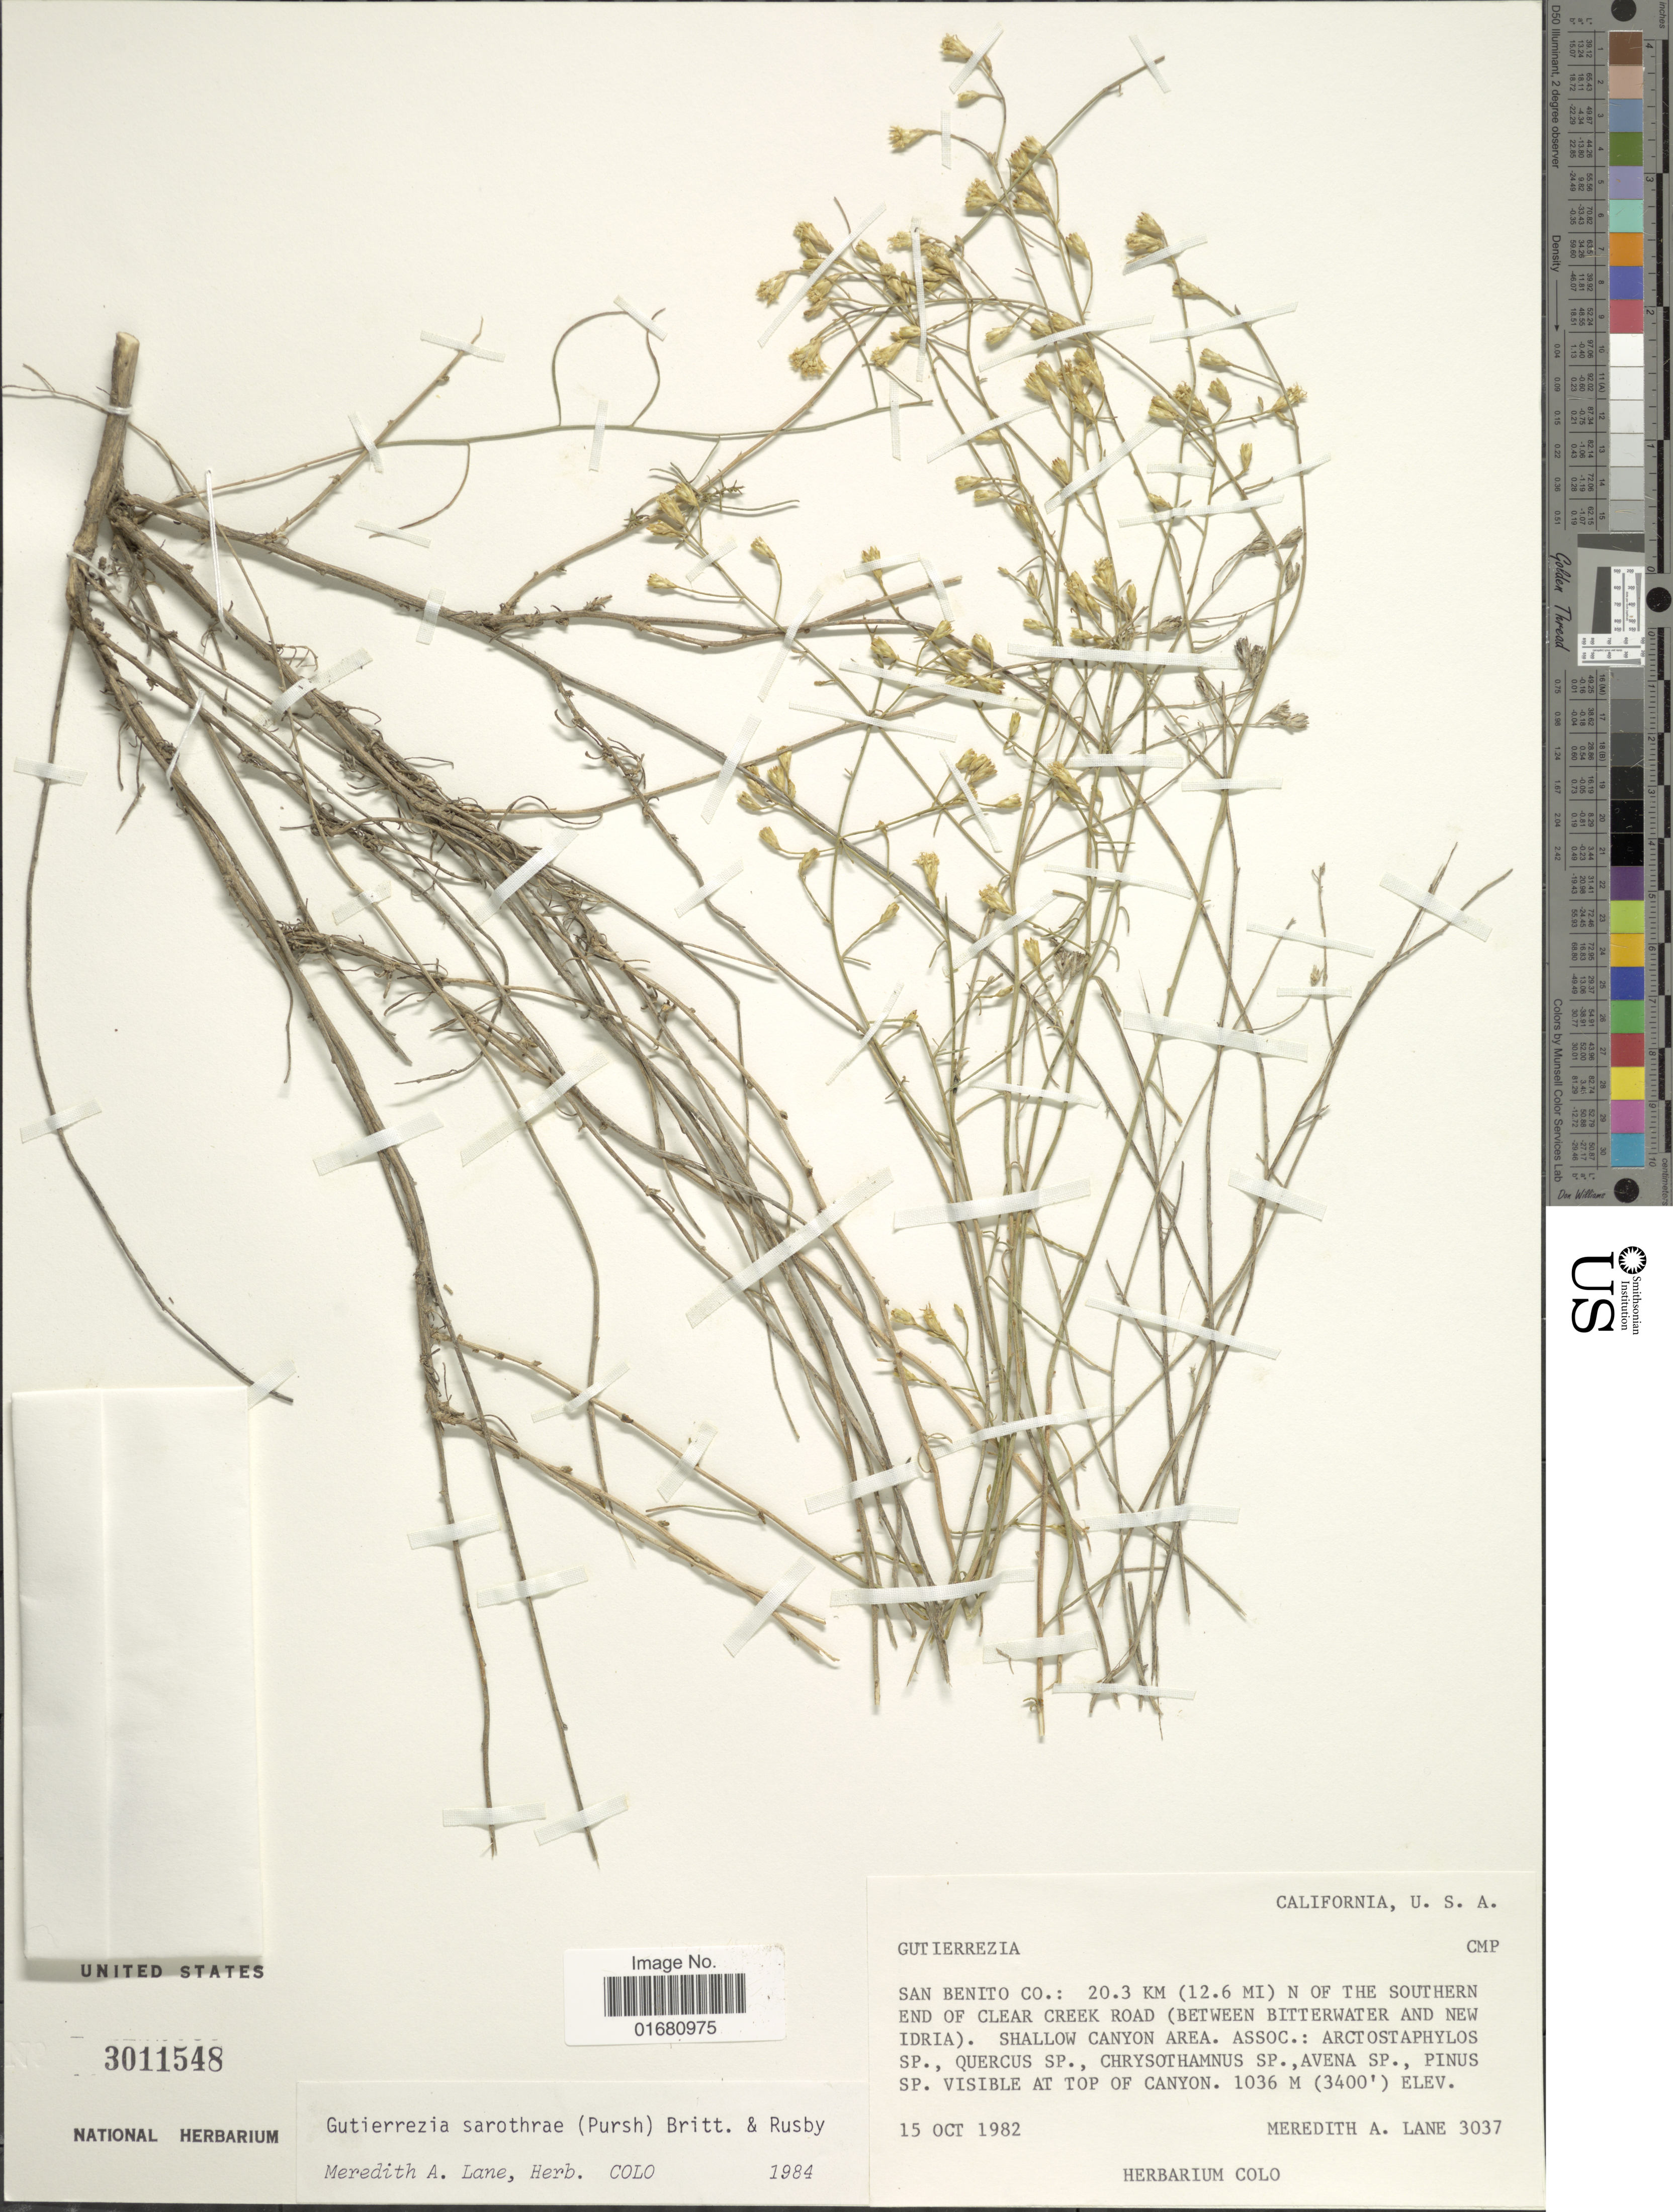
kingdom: Plantae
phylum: Tracheophyta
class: Magnoliopsida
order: Asterales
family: Asteraceae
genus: Gutierrezia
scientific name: Gutierrezia sarothrae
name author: (Pursh) Britton & Rusby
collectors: M. A. Lane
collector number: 3037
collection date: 1982-10-15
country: United States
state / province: California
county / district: San Benito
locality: San Benito Co.: 20.3 Km (12.6 mi) N of the Southern End of Clear Creek Road (Between Bitterwater and New Idria) Shallow Canyon Area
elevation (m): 1036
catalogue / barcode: US 3011548